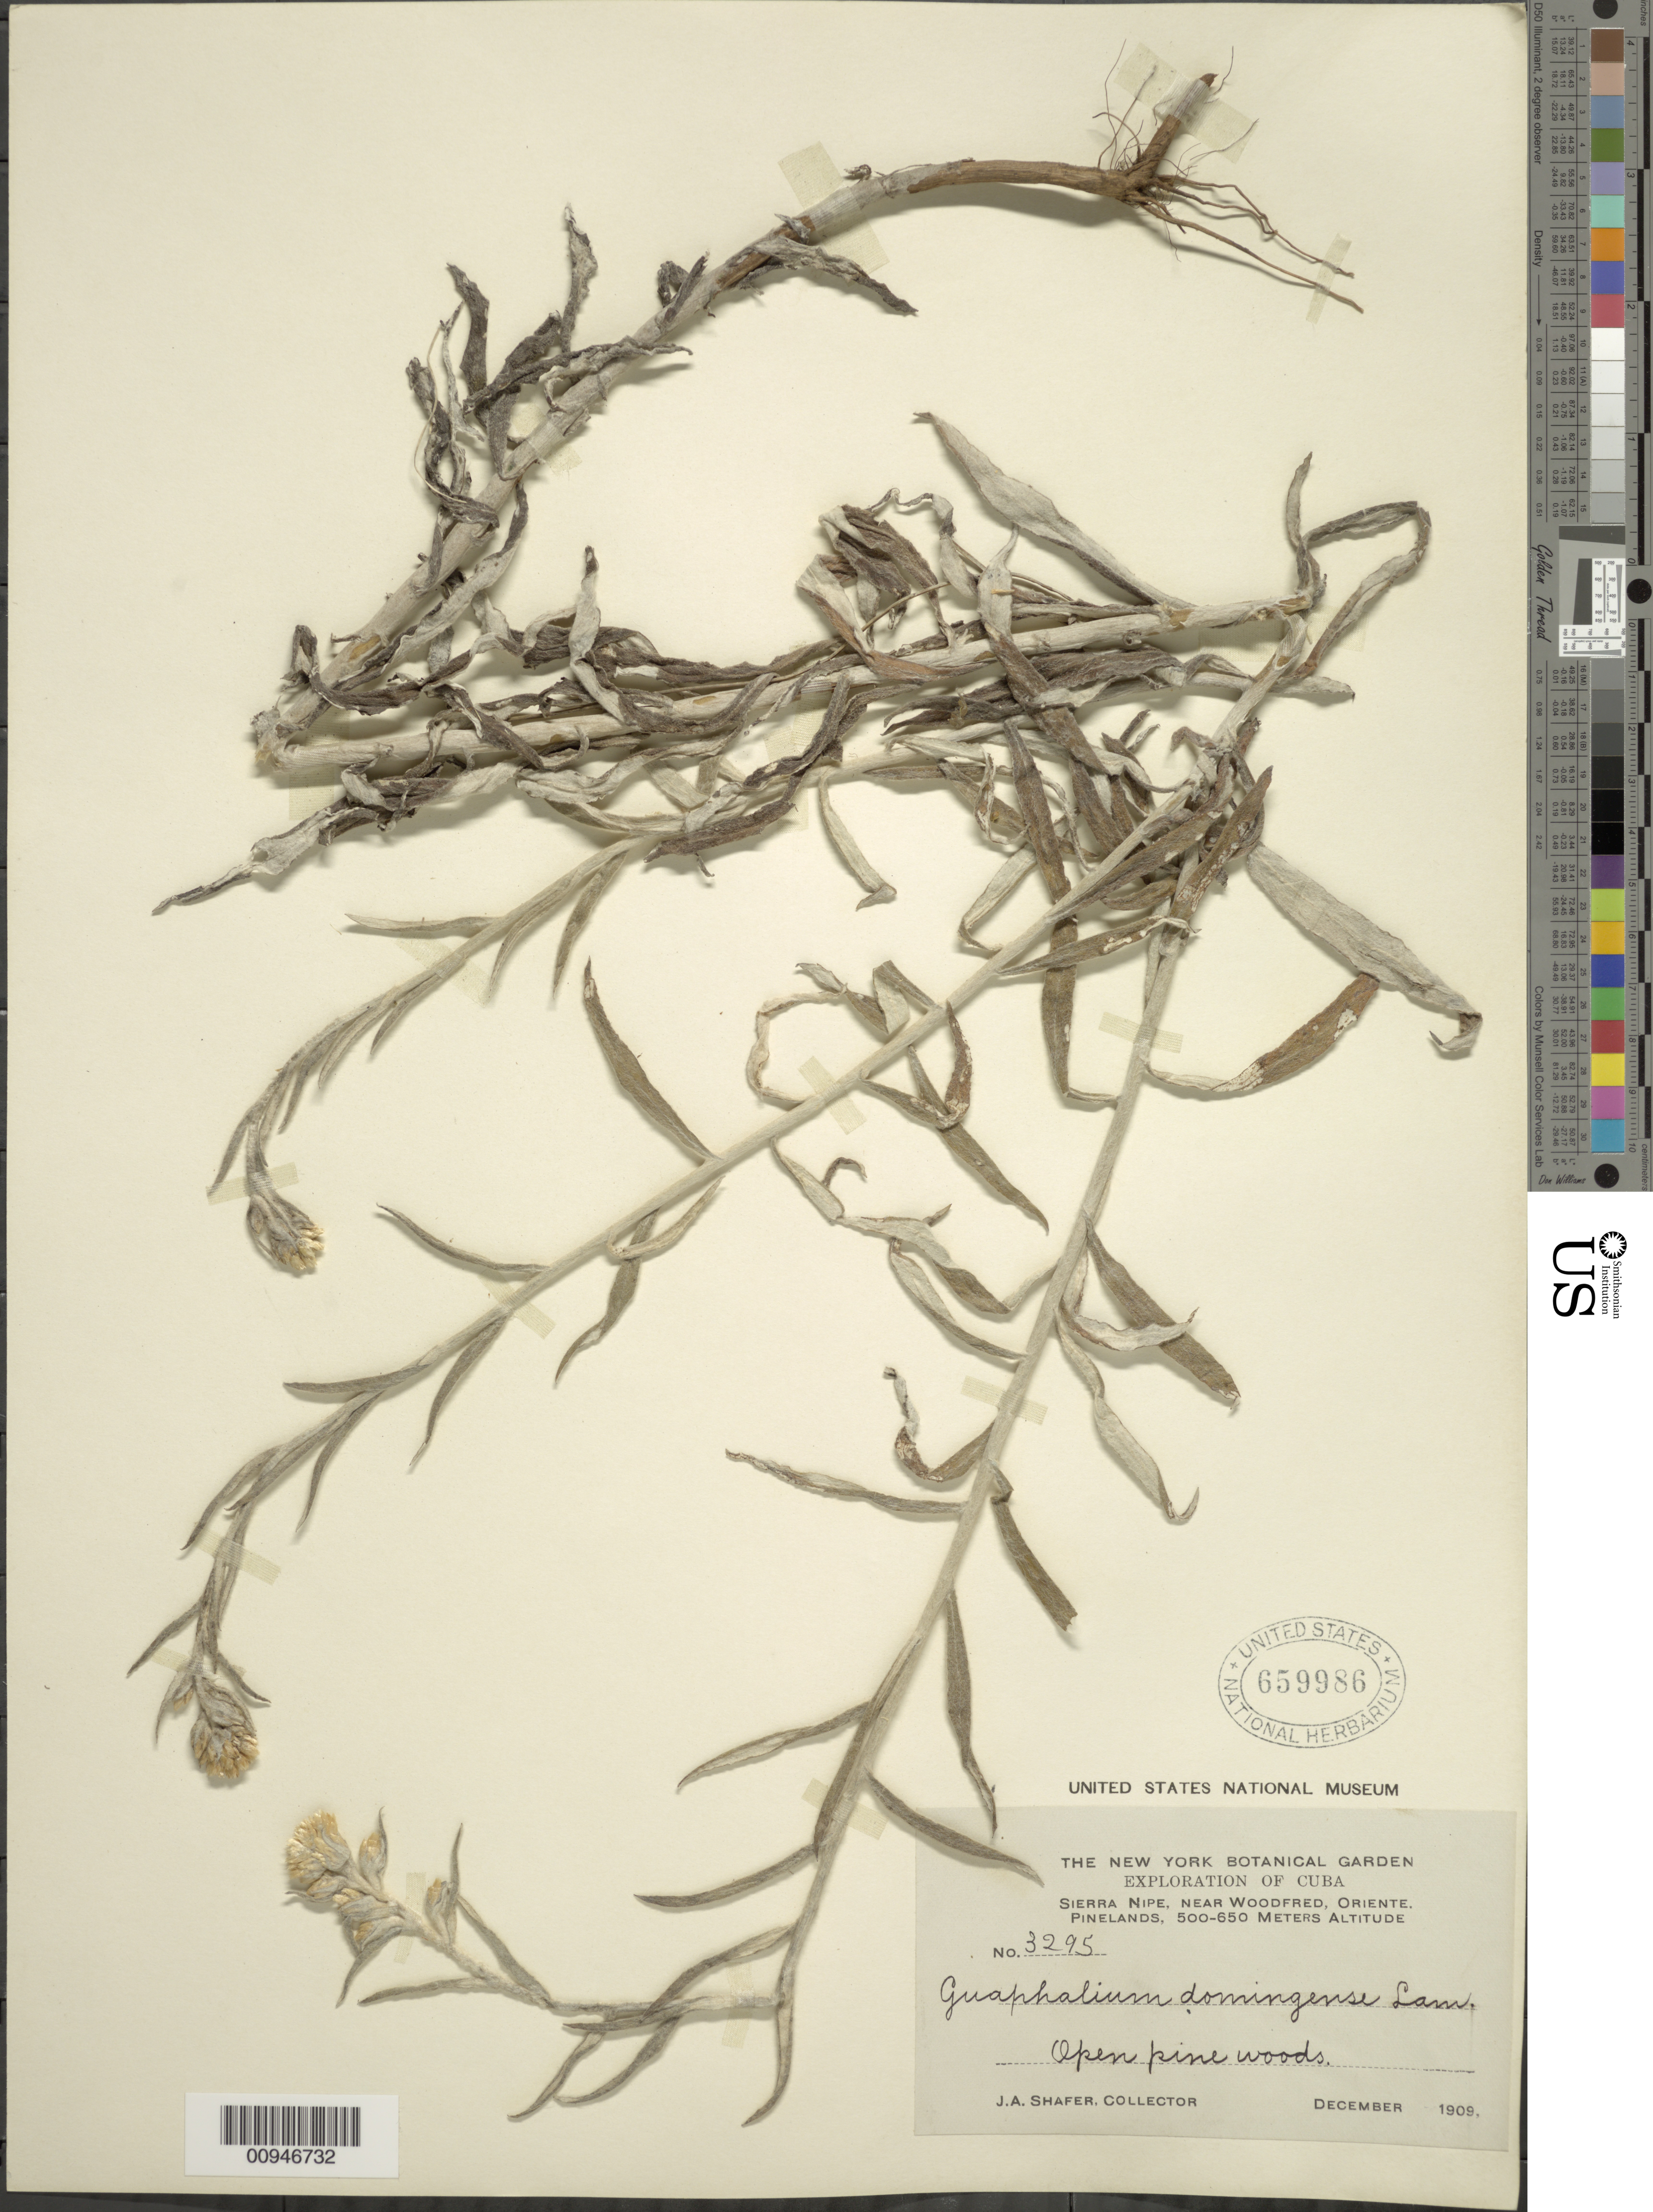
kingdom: Plantae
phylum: Tracheophyta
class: Magnoliopsida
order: Asterales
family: Asteraceae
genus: Pseudognaphalium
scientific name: Pseudognaphalium attenuatum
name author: (DC.) Anderb.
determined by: Nesom, Guy L.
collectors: J. A. Shafer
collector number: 3295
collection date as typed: Dec 1908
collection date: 1908-12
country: Cuba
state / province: Holguín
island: Cuba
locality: Sierra Nipe, near Woodfred [Oriente]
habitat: Open pine woods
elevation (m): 500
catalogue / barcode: US 659986